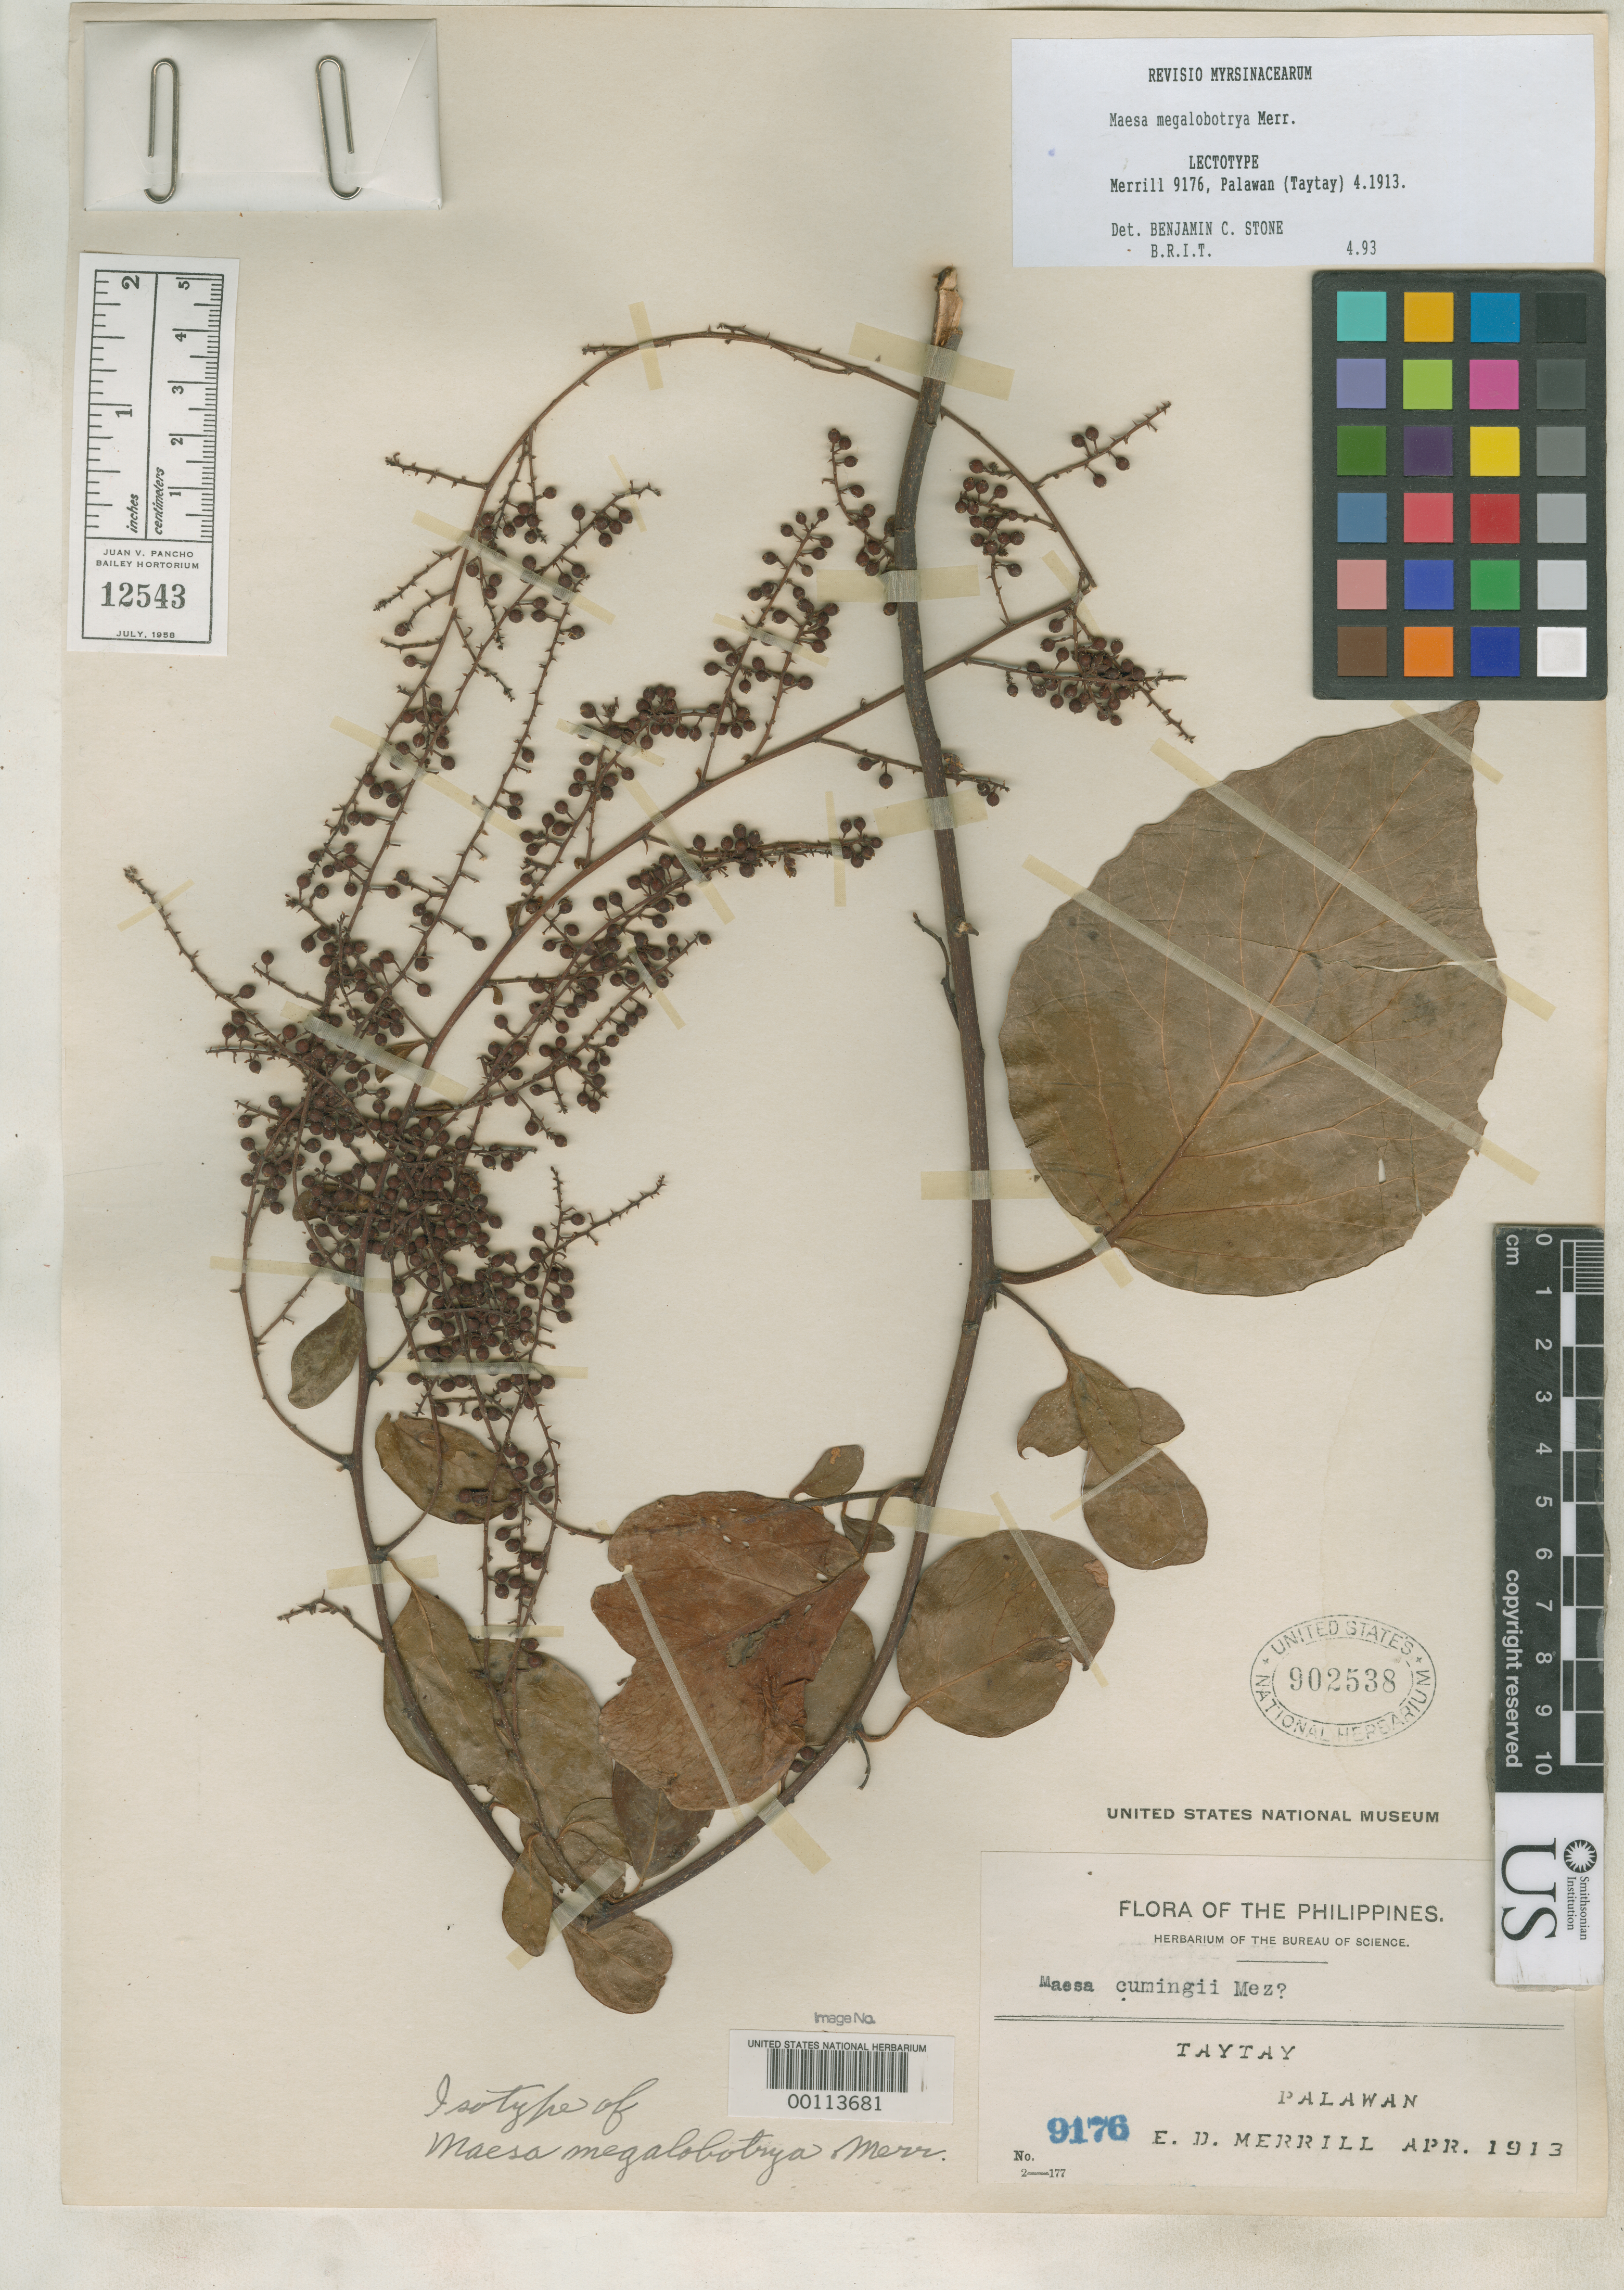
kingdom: Plantae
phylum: Tracheophyta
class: Magnoliopsida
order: Ericales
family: Primulaceae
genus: Maesa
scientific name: Maesa megalobotrya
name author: Merr.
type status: Isotype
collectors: E. D. Merrill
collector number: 9176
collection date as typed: Apr 1913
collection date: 1913-04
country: Philippines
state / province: Mimaropa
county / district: Palawan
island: Palawan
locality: Taytay.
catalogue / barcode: US 902538